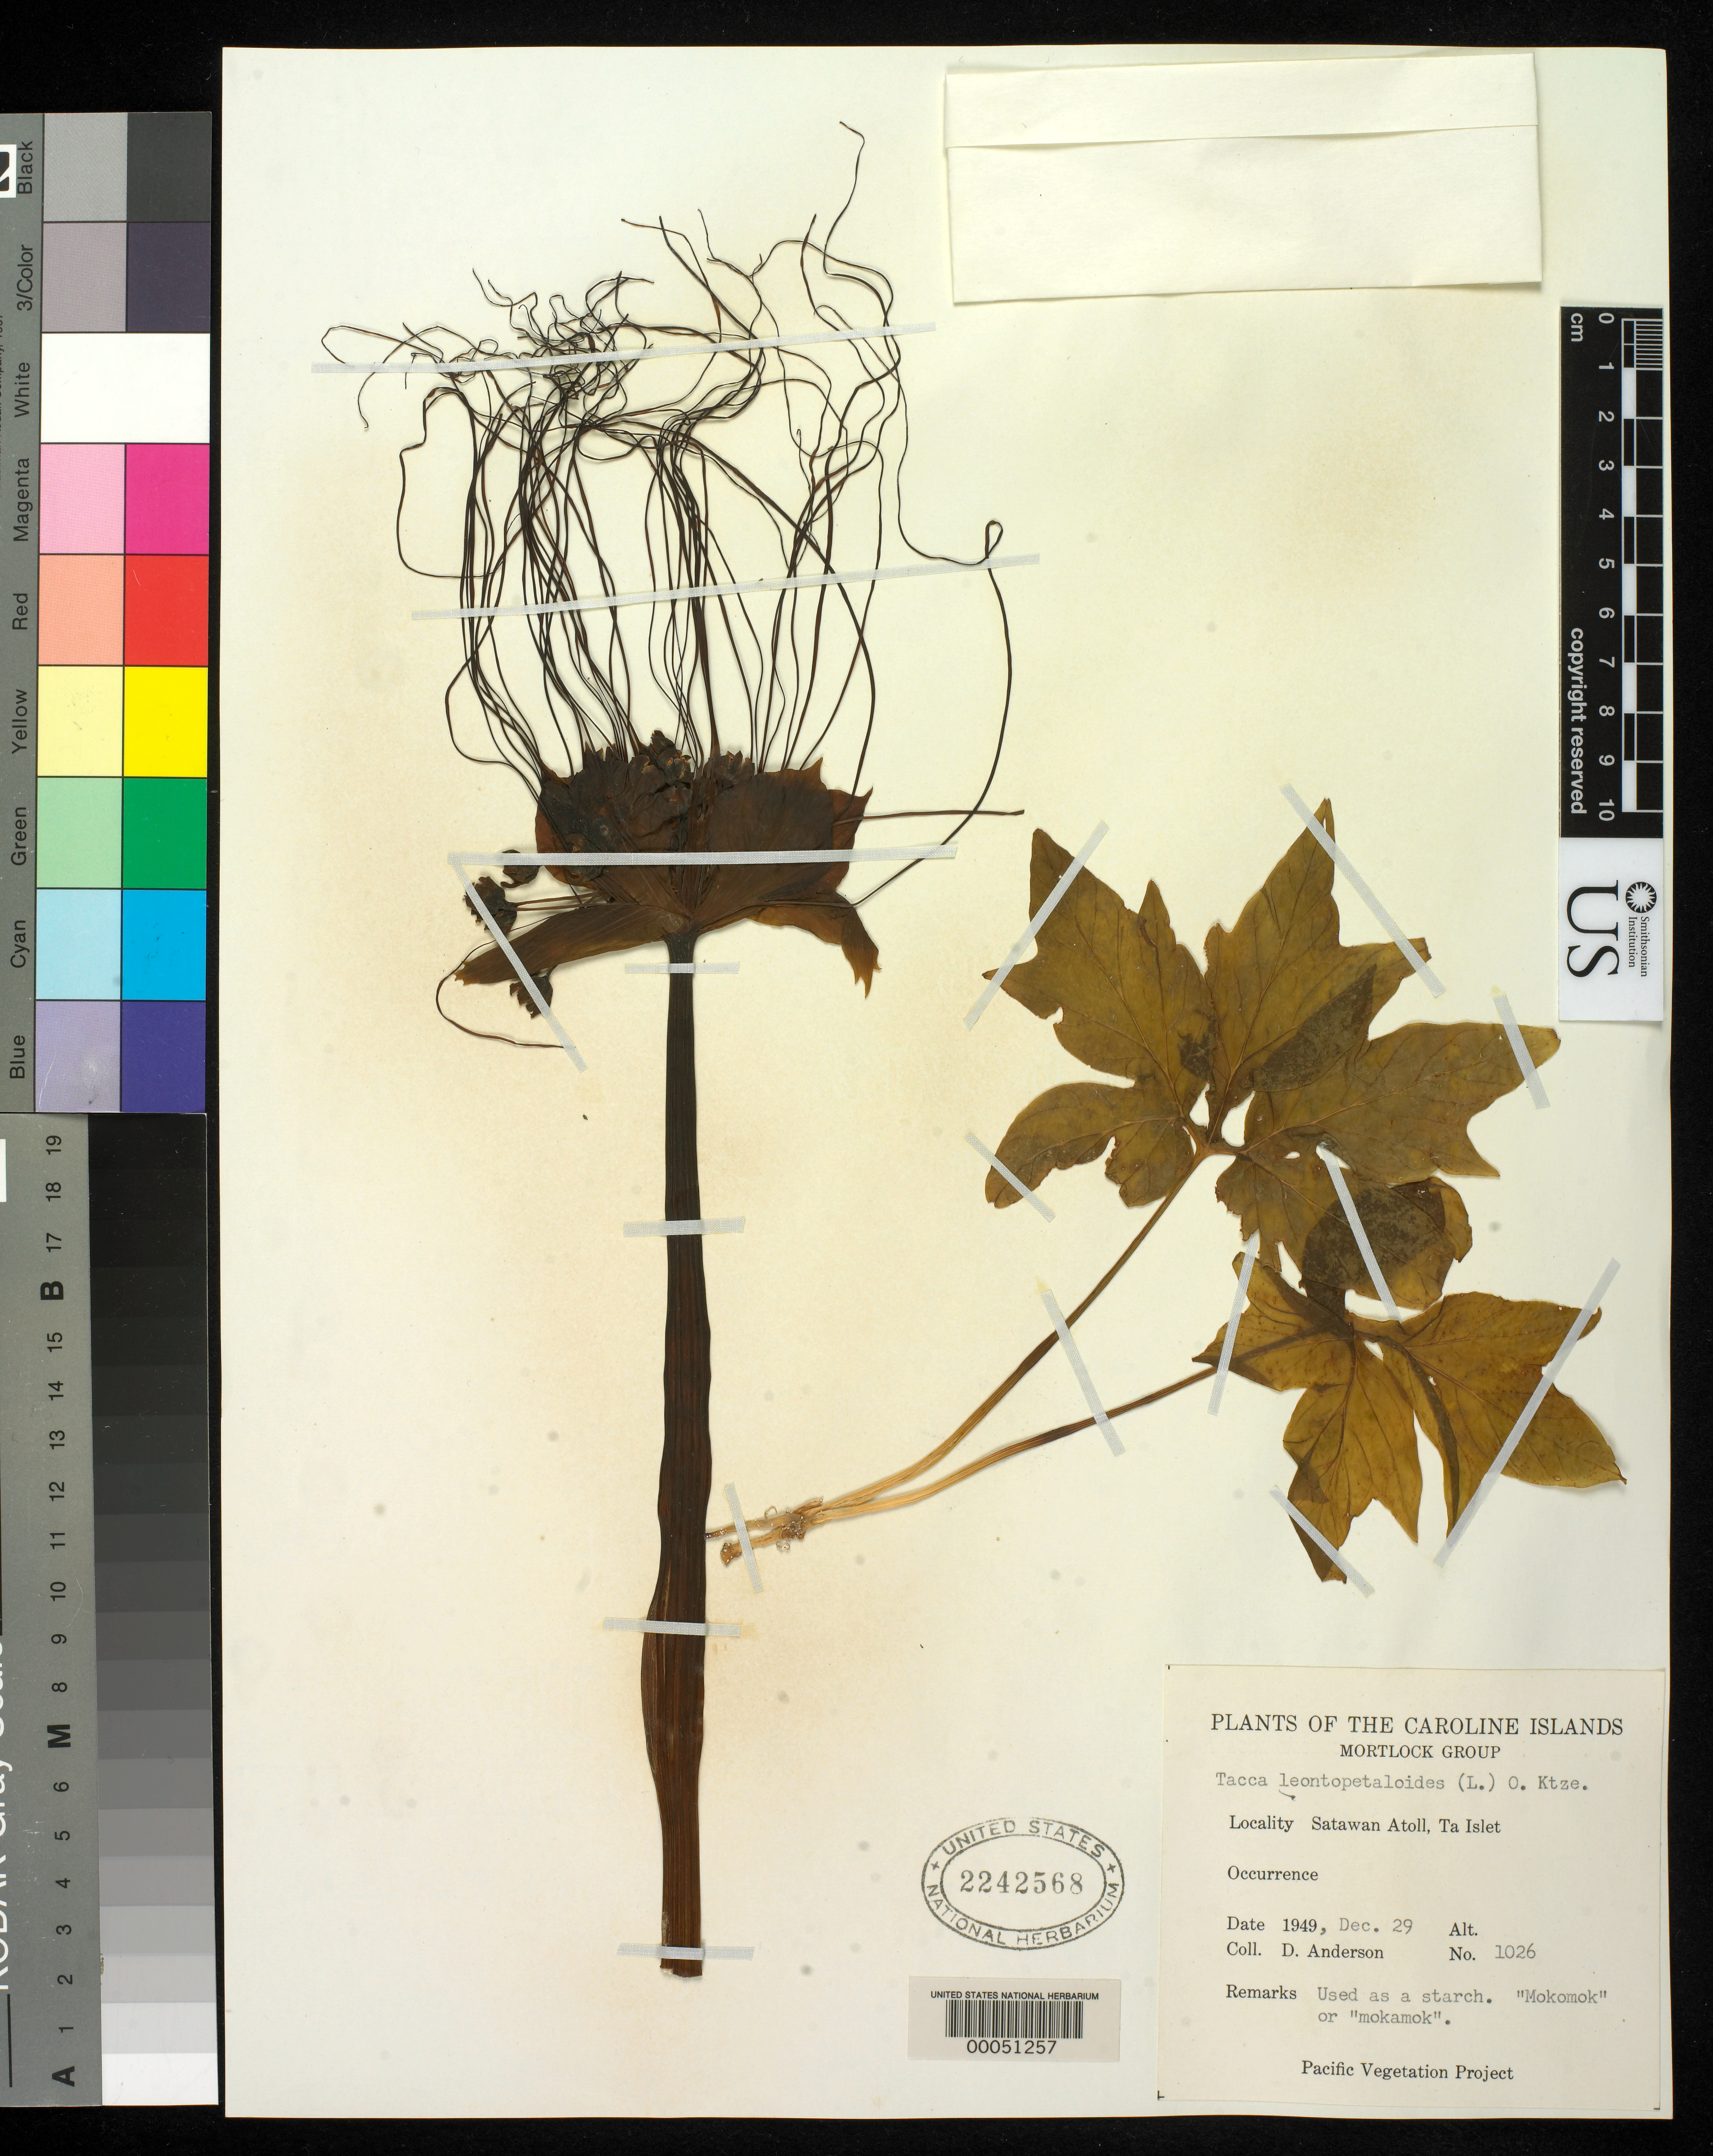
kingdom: Plantae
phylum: Tracheophyta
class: Liliopsida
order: Dioscoreales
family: Dioscoreaceae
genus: Tacca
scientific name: Tacca leontopetaloides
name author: (L.) Kuntze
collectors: D. Anderson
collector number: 1026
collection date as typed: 29 Dec 1949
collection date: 1949-12-29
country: Micronesia, Federated States of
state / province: Truk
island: Satawan Atoll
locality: Ta Islet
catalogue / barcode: US 2242568